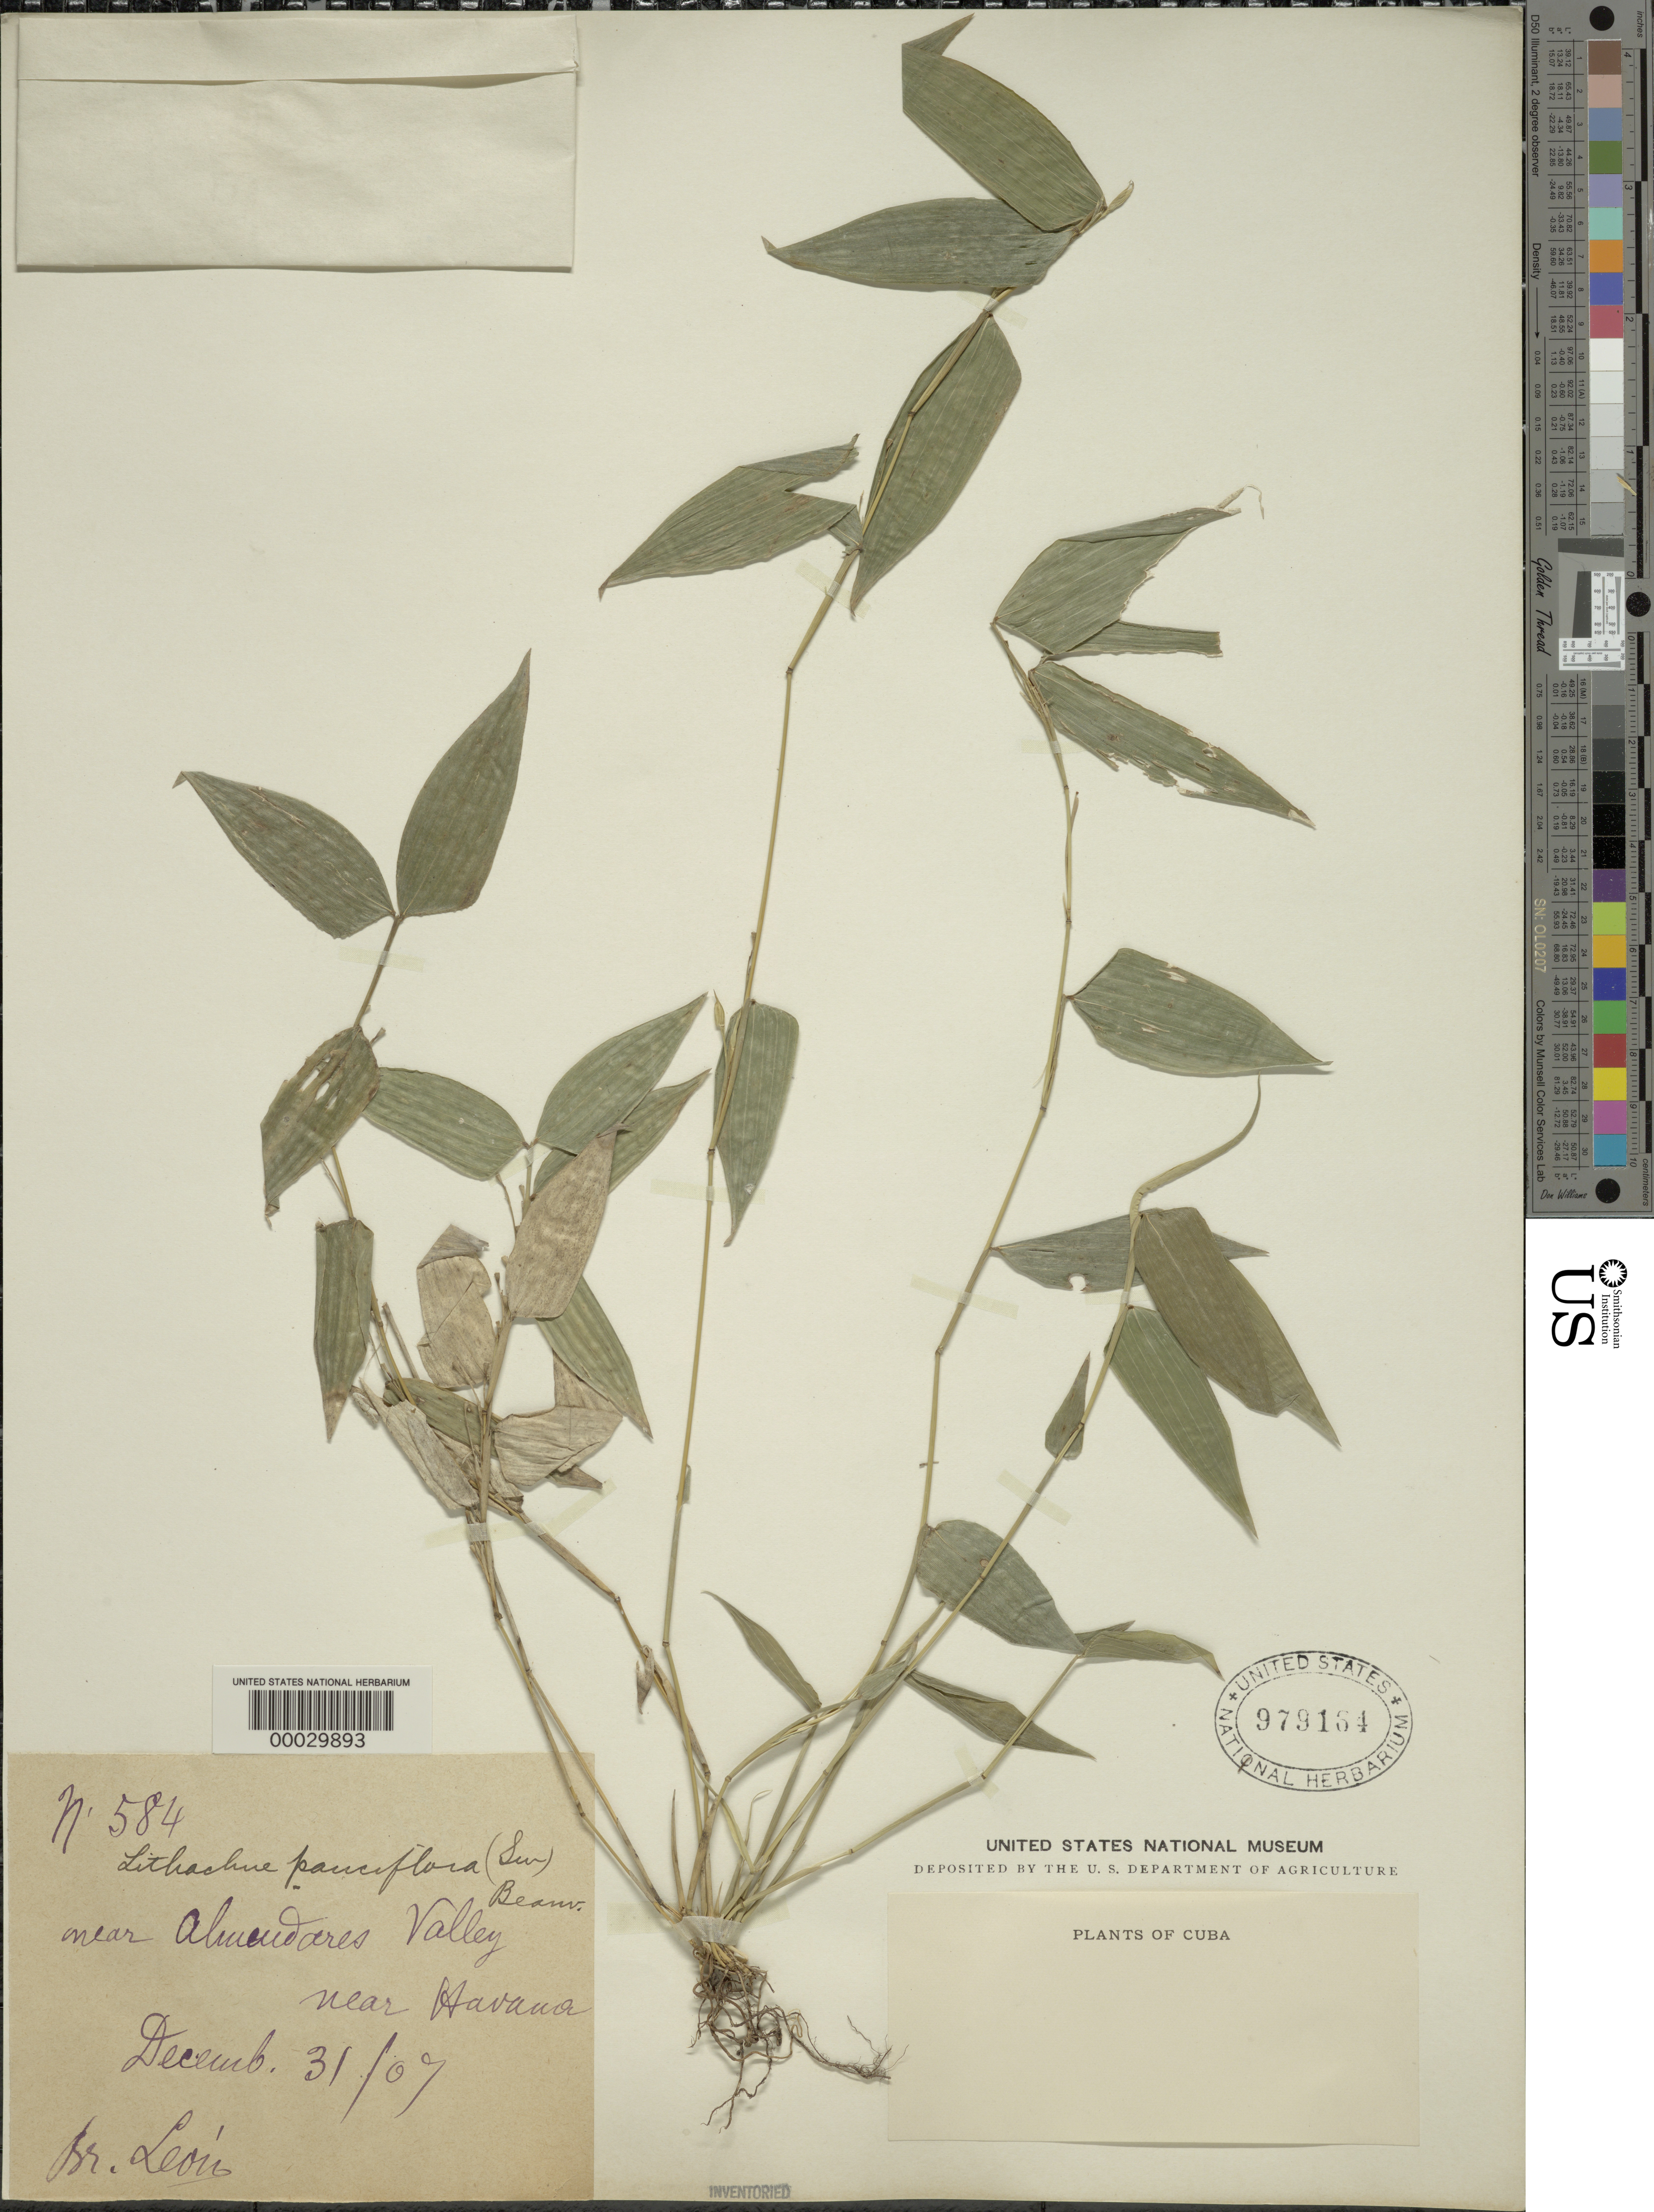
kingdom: Plantae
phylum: Tracheophyta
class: Liliopsida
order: Poales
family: Poaceae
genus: Lithachne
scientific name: Lithachne pauciflora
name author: (Sw.) P. Beauv.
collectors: Bro. León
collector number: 584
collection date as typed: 31 Dec 1907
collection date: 1907-12-31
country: Cuba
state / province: La Habana (city)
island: Greater Antilles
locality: Havana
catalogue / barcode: US 979164